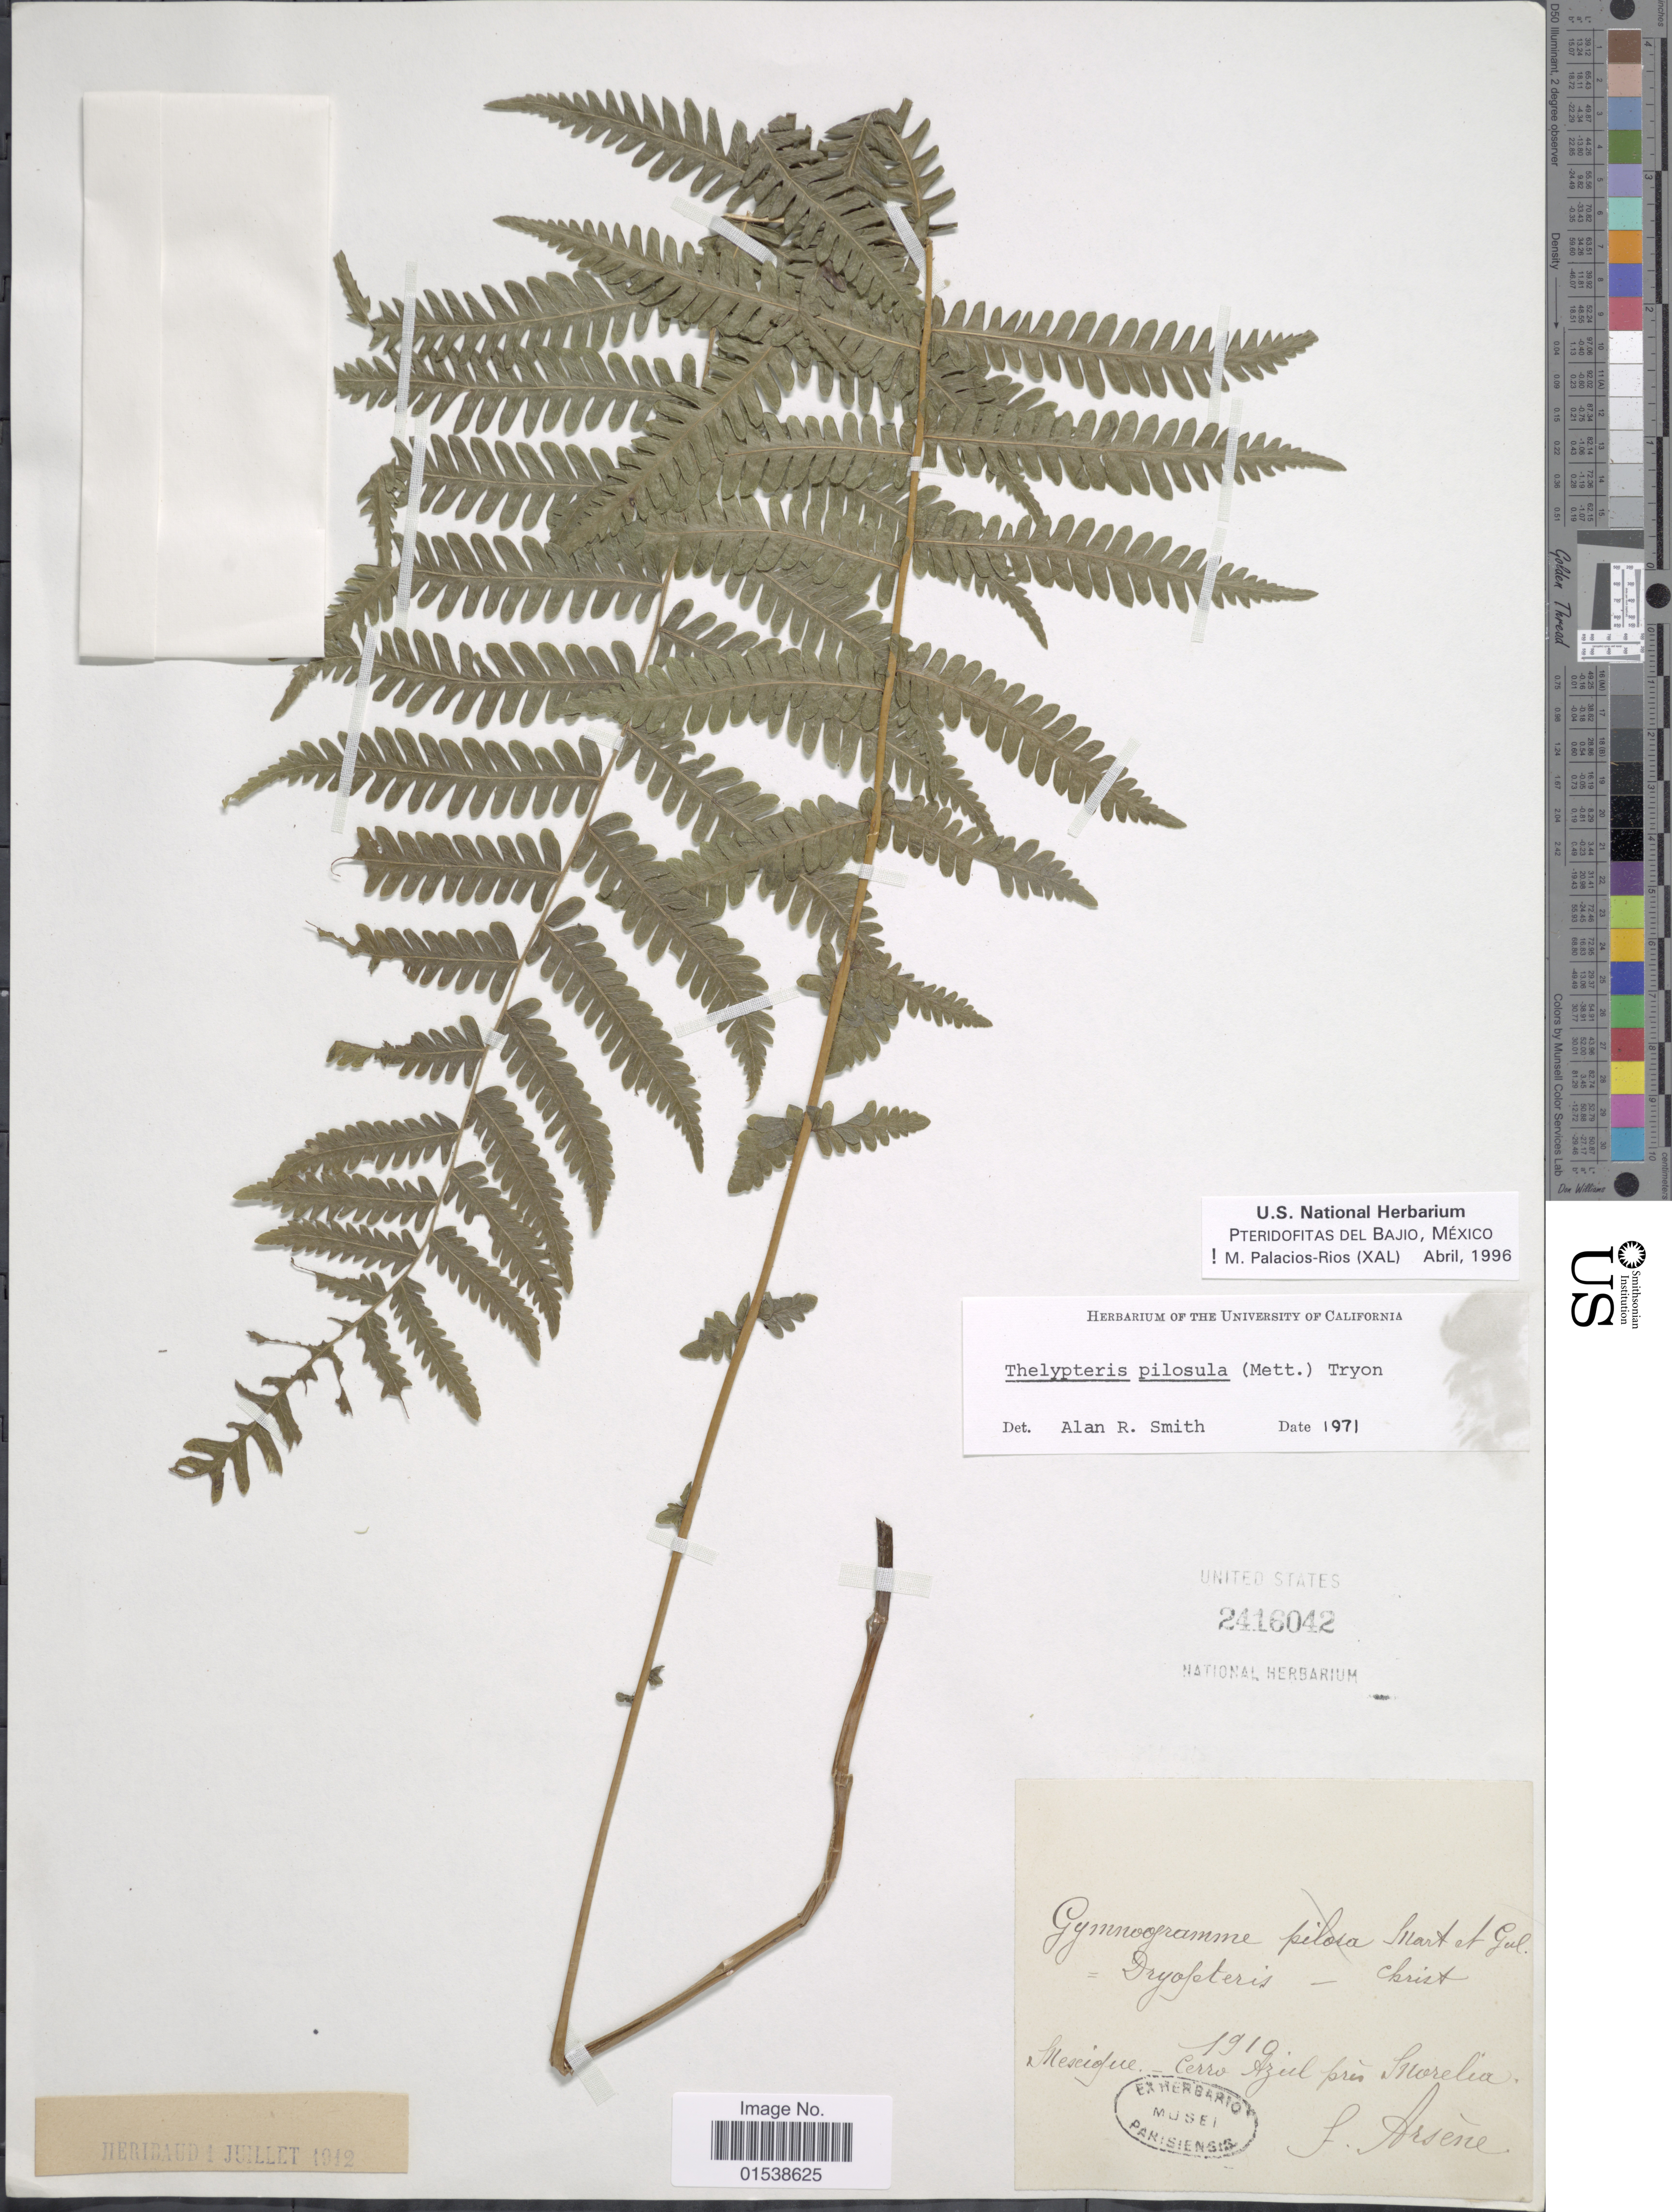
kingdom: Plantae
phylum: Tracheophyta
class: Polypodiopsida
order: Polypodiales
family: Thelypteridaceae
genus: Amauropelta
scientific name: Amauropelta pilosula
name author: (Klotzsch & H. Karst.) Á. Löve & D. Löve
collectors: F. Arsène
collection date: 1910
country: Mexico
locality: Mexique, Cerro Azul, pres Morelia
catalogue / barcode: US 2416042